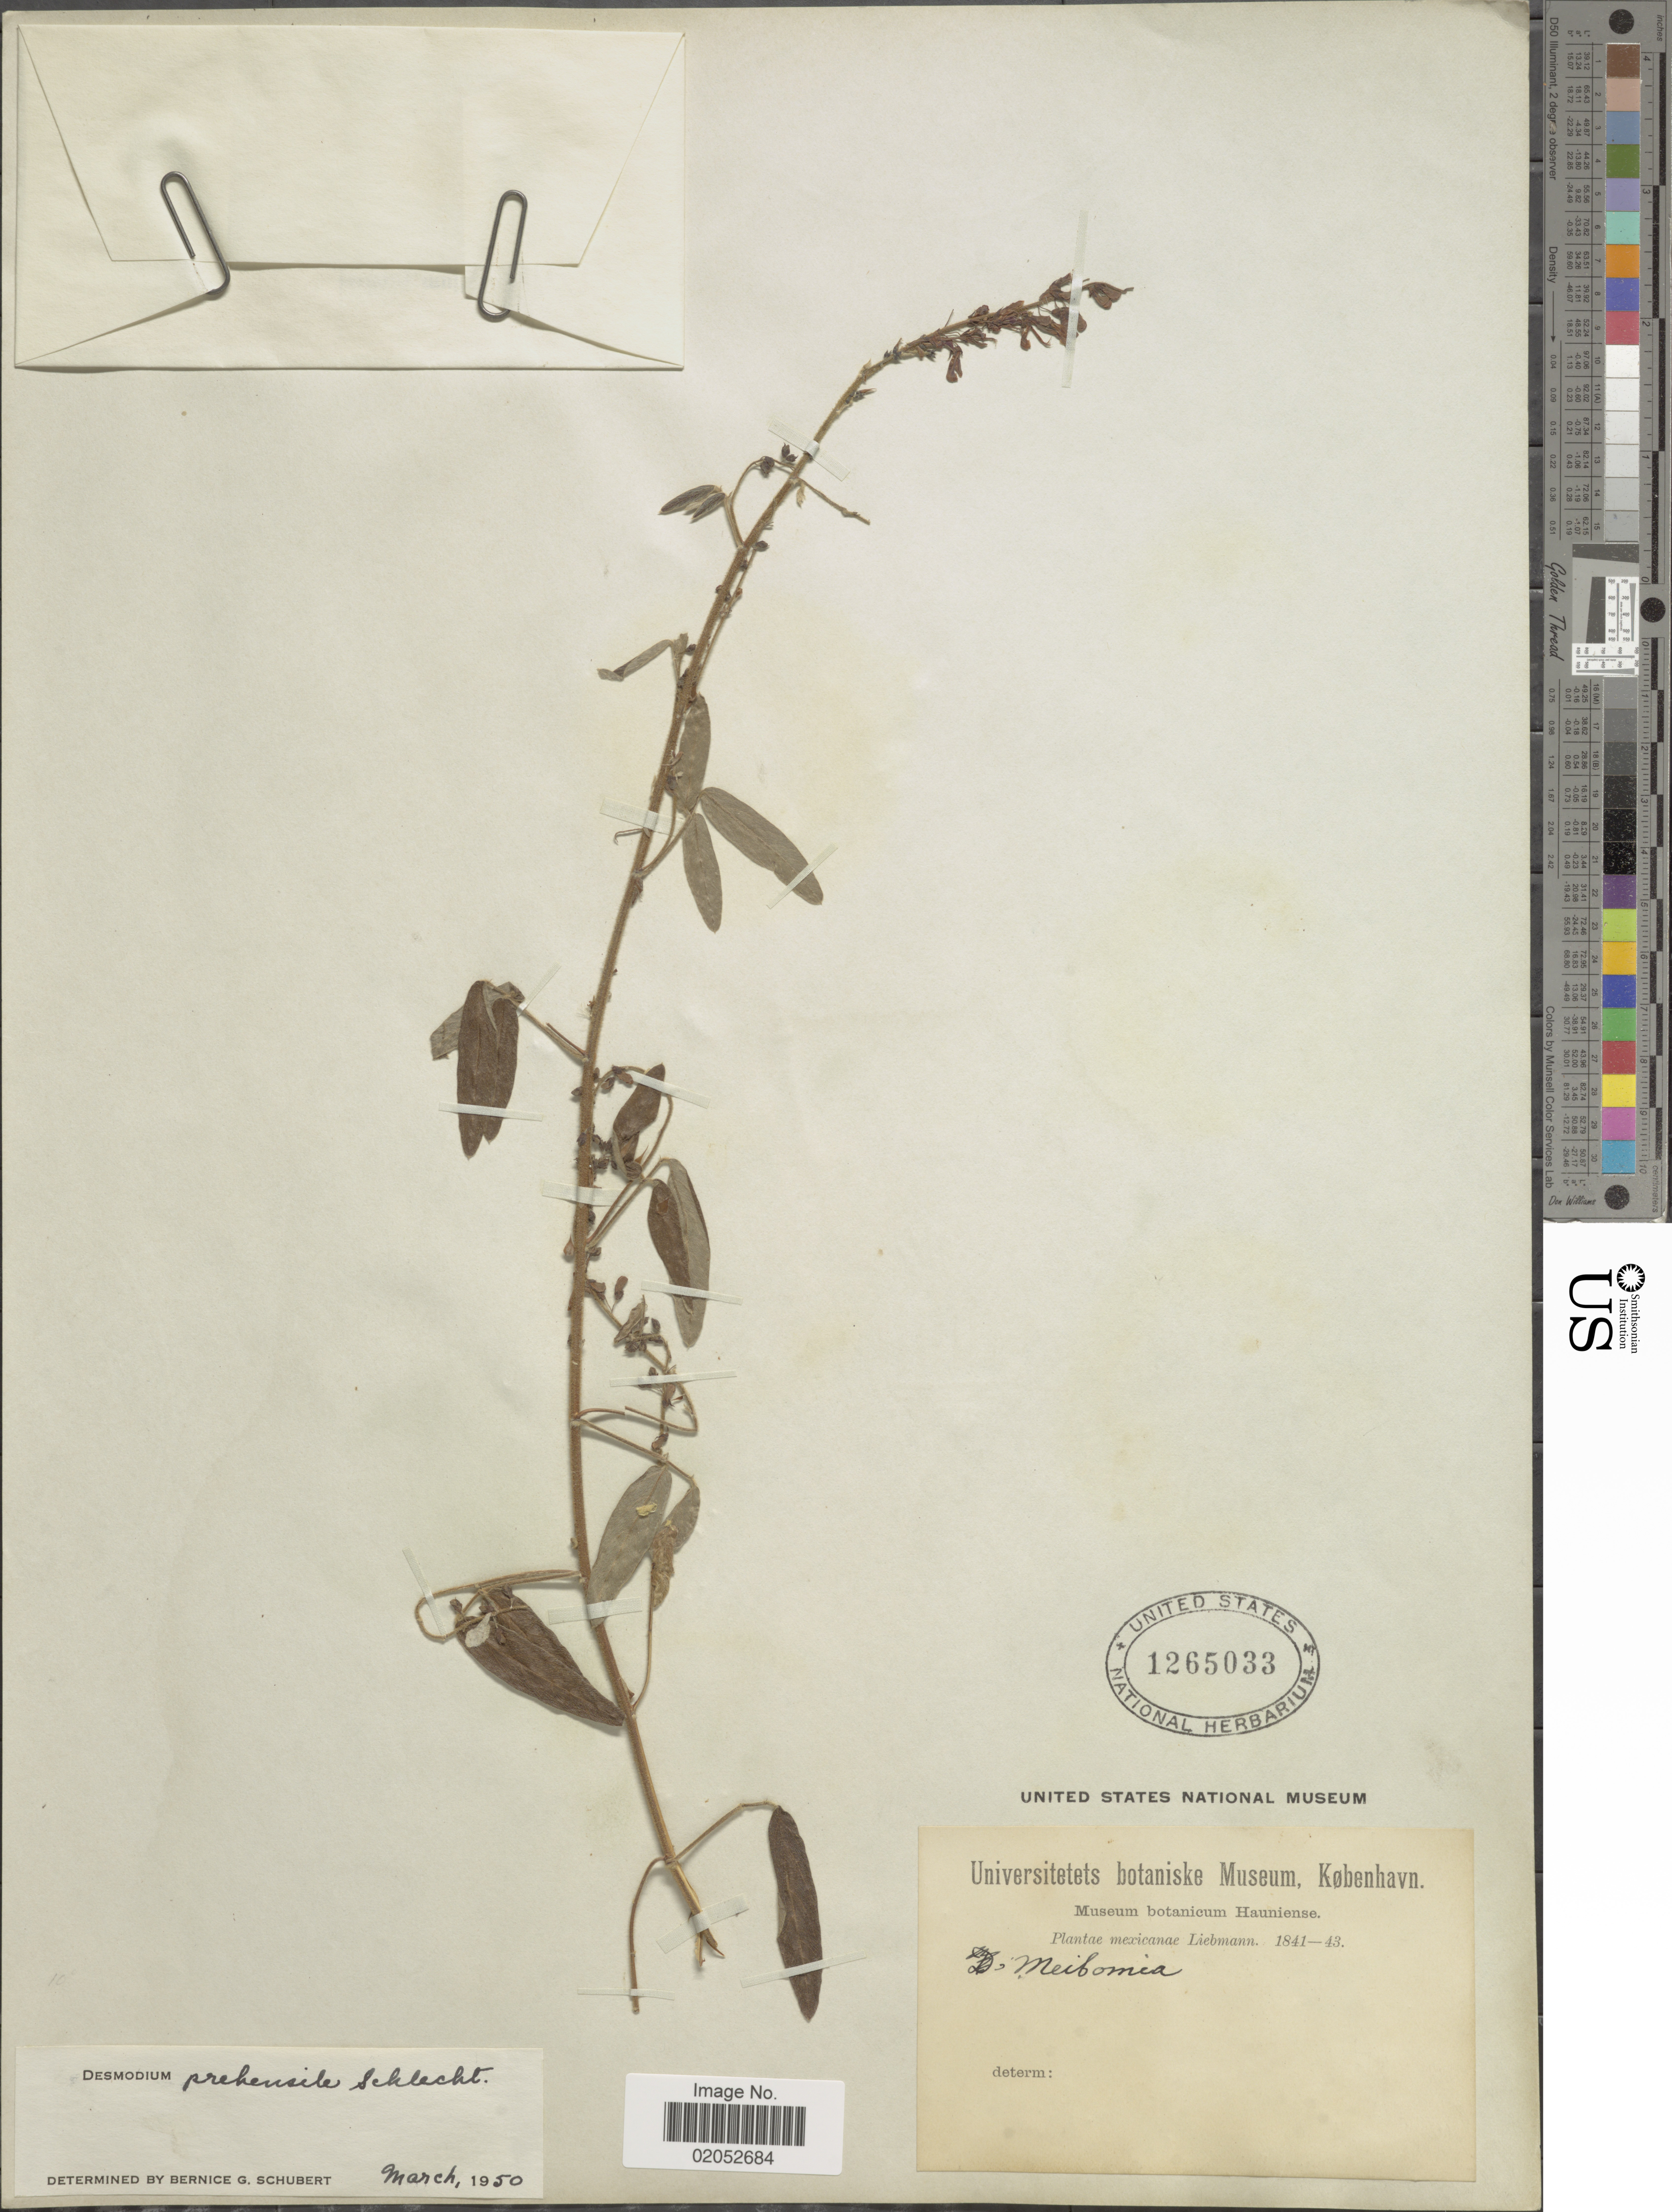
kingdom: Plantae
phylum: Tracheophyta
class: Magnoliopsida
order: Fabales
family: Fabaceae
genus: Desmodium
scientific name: Desmodium prehensile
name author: Schltdl.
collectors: Liebmann, --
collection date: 1841/1843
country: Mexico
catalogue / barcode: US 1265033